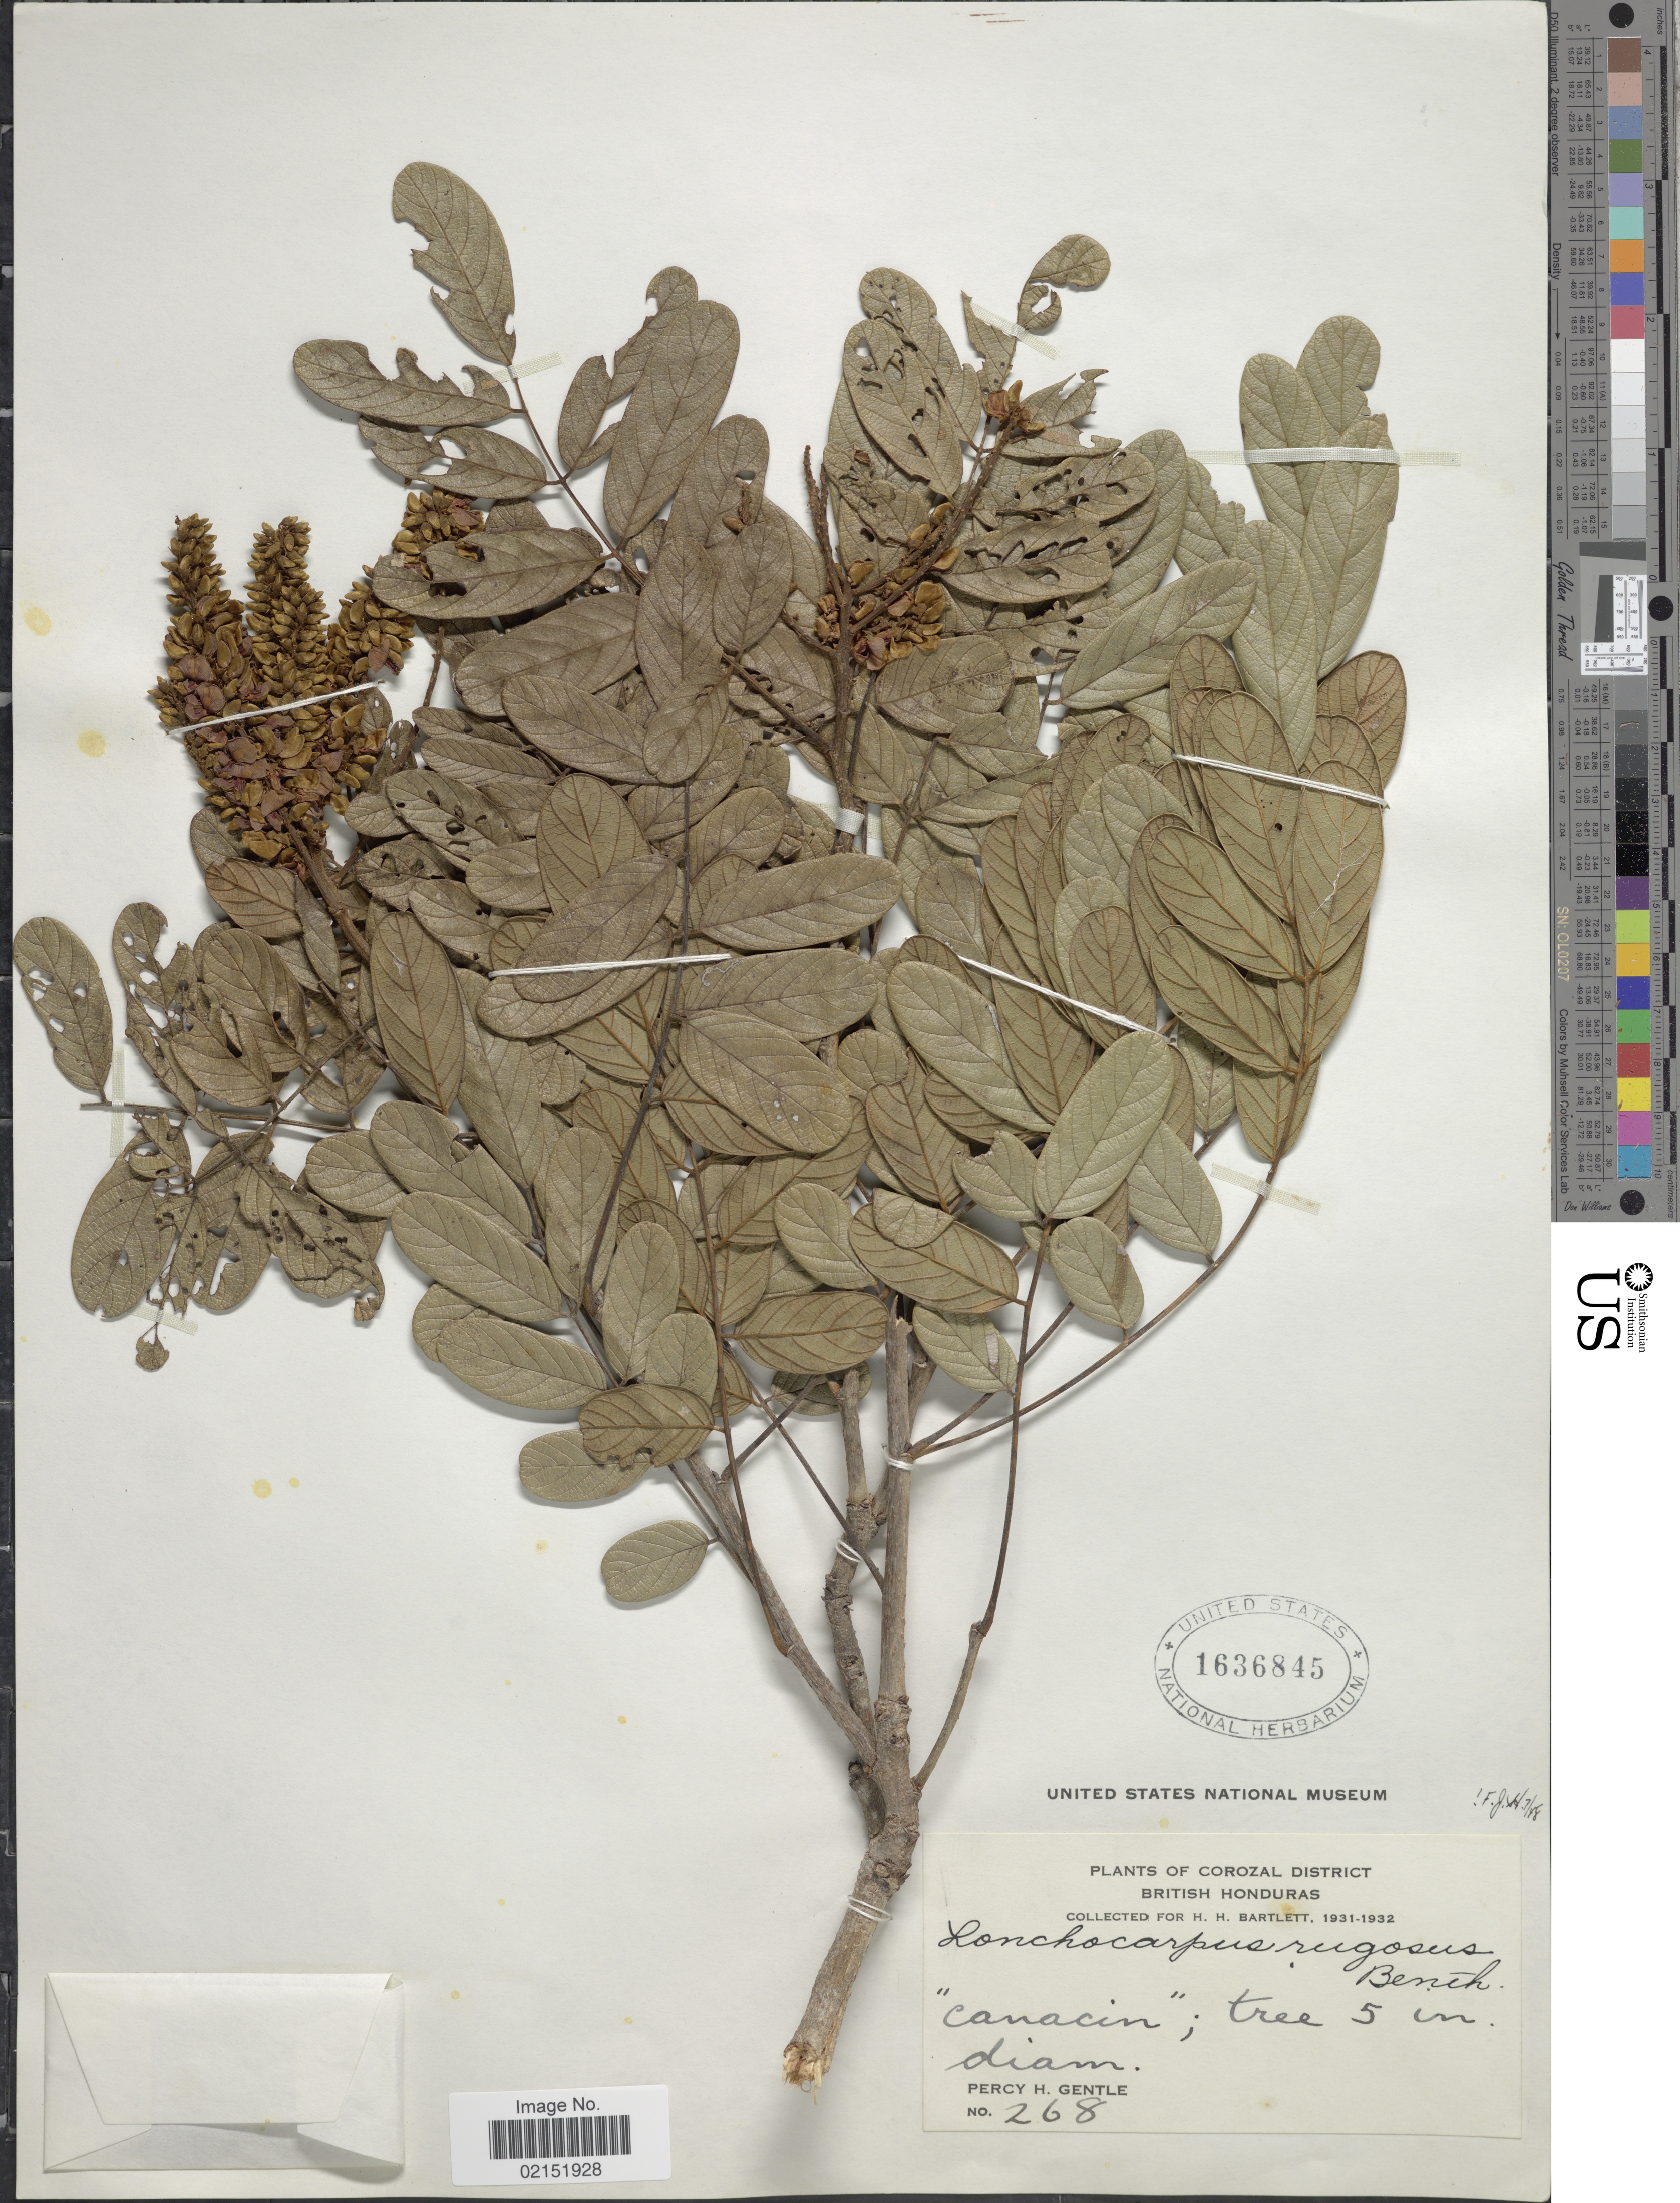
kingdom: Plantae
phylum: Tracheophyta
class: Magnoliopsida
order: Fabales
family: Fabaceae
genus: Lonchocarpus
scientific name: Lonchocarpus rugosus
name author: Benth.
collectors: P. H. Gentle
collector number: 268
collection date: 1931/1932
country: Belize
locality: British Honduras, Corozal District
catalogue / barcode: US 1636845